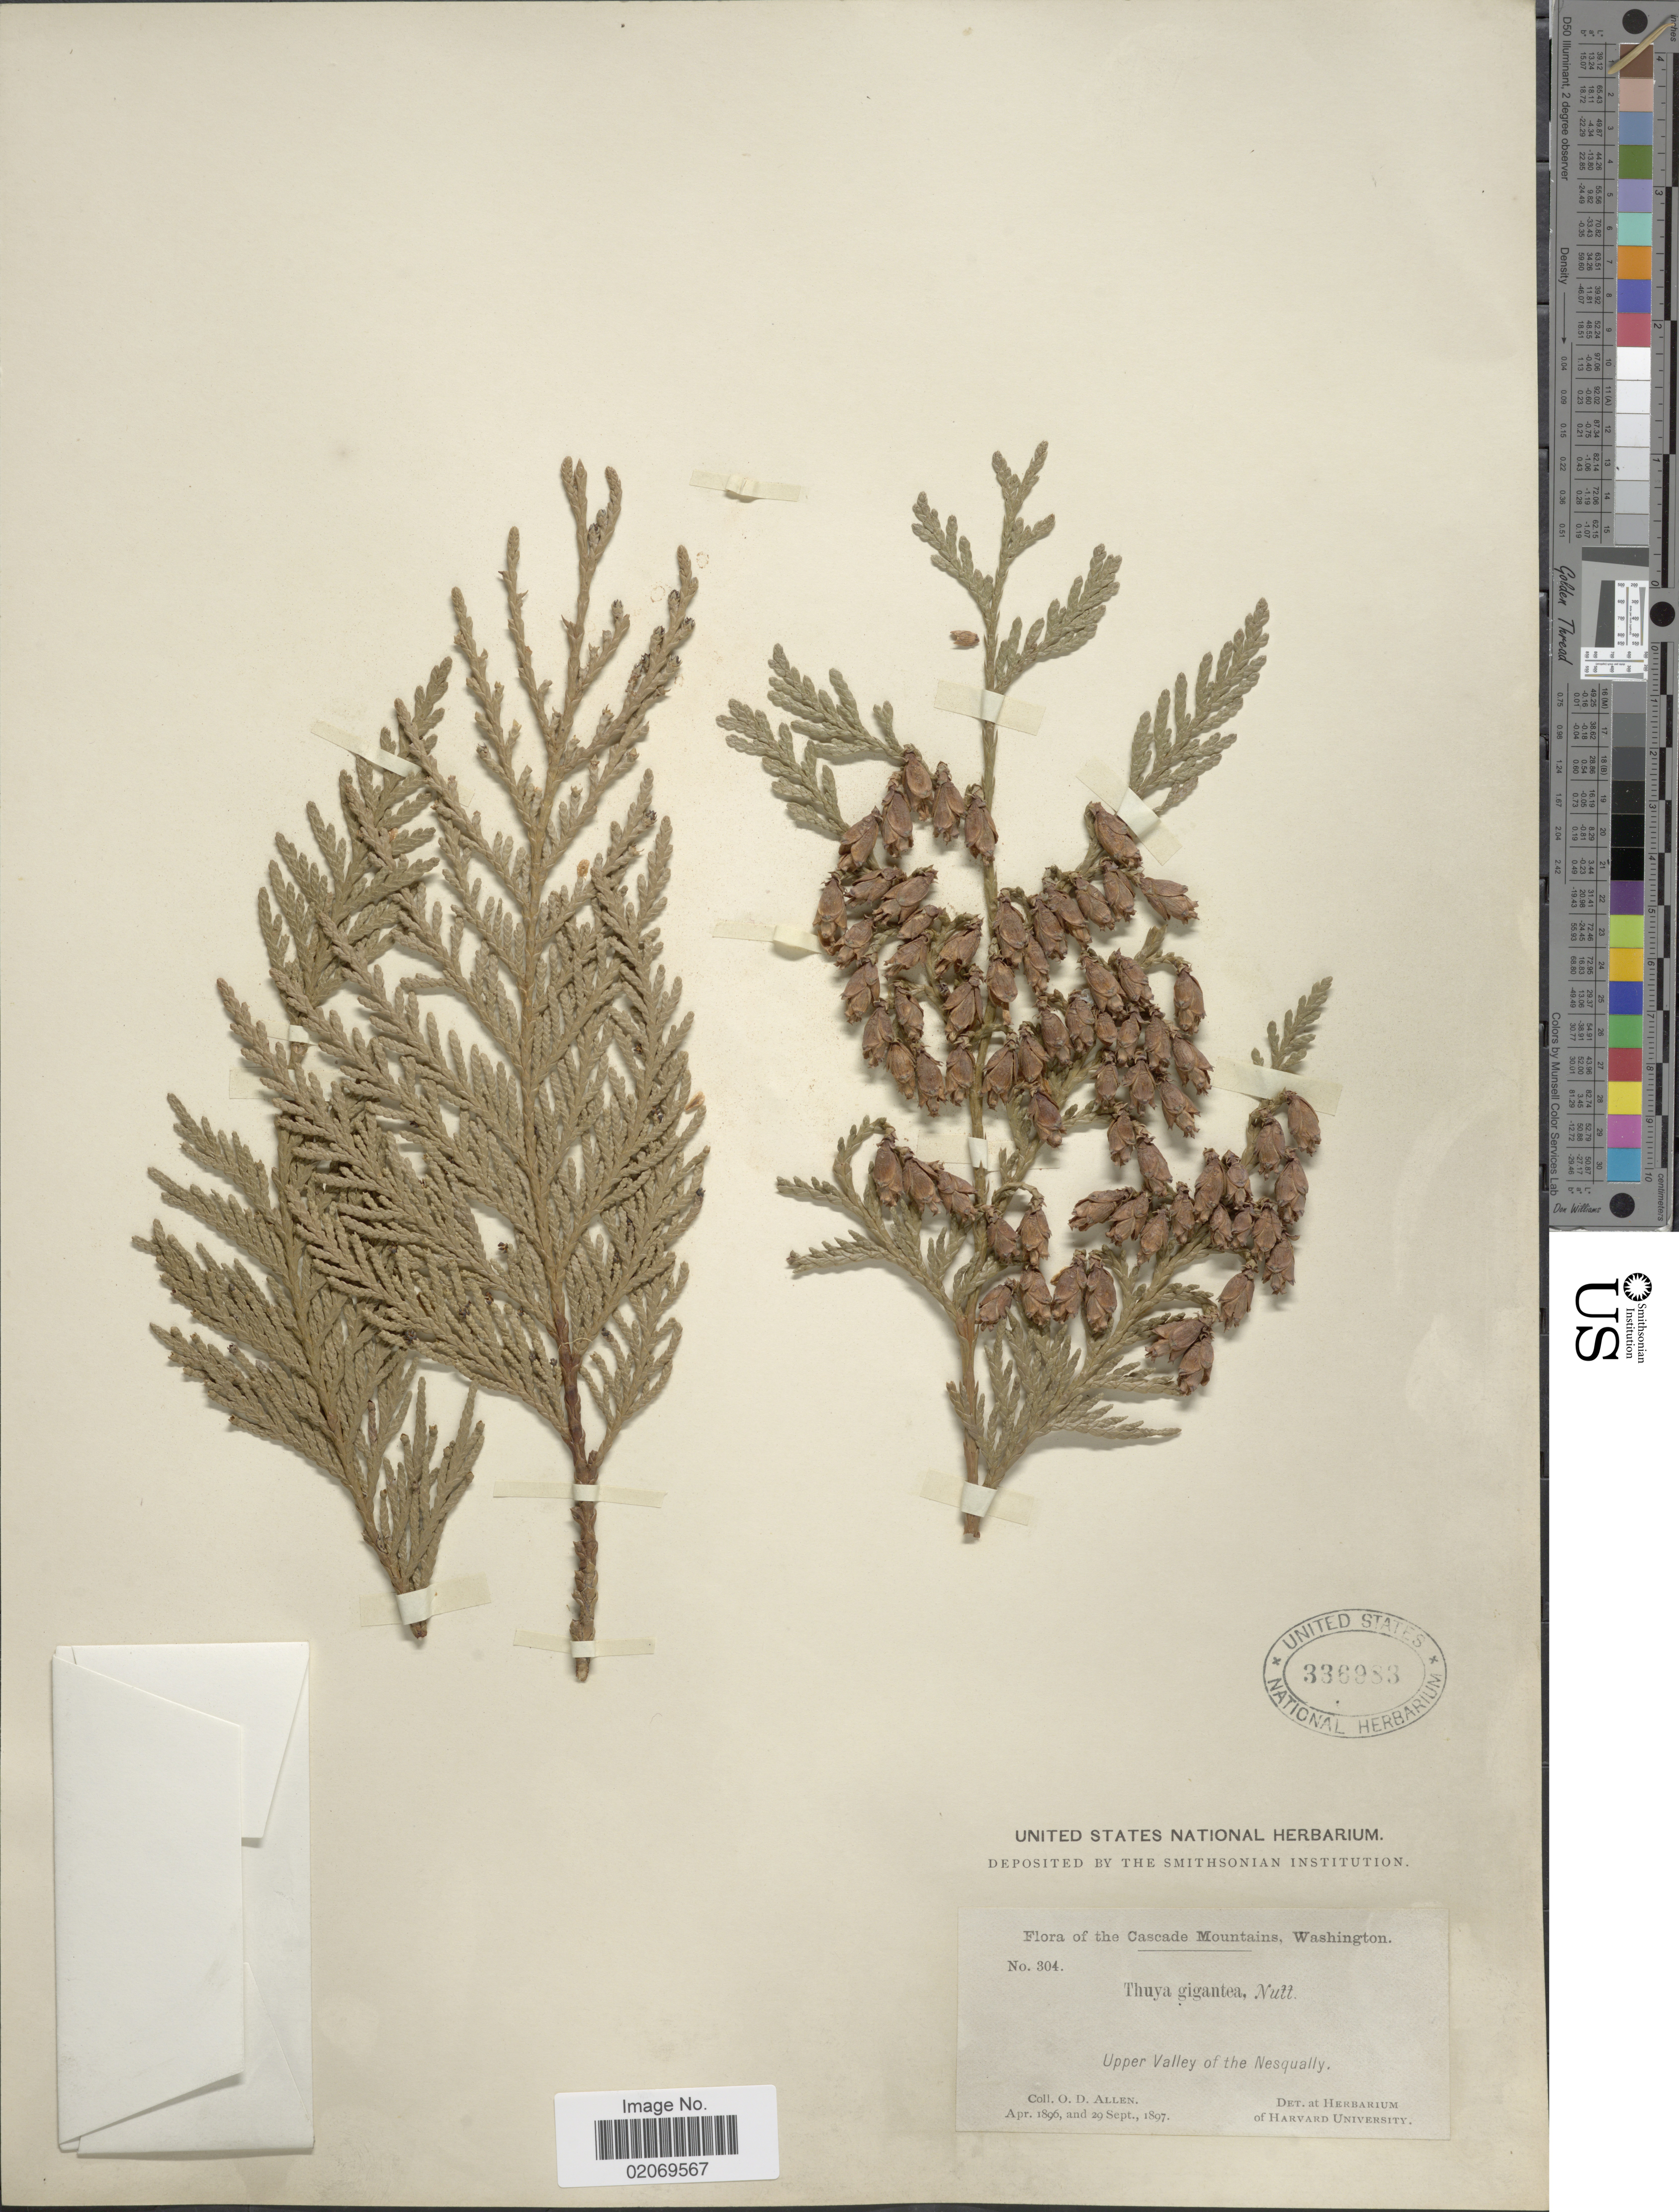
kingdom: Plantae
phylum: Tracheophyta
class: Pinopsida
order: Pinales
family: Cupressaceae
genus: Thuja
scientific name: Thuja plicata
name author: Donn & D. Don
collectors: O. D. Allen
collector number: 304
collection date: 1896-04/1897-09-29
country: United States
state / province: Washington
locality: The Cascade Mountains, Upper Valley of the Nesqually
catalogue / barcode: US 336983